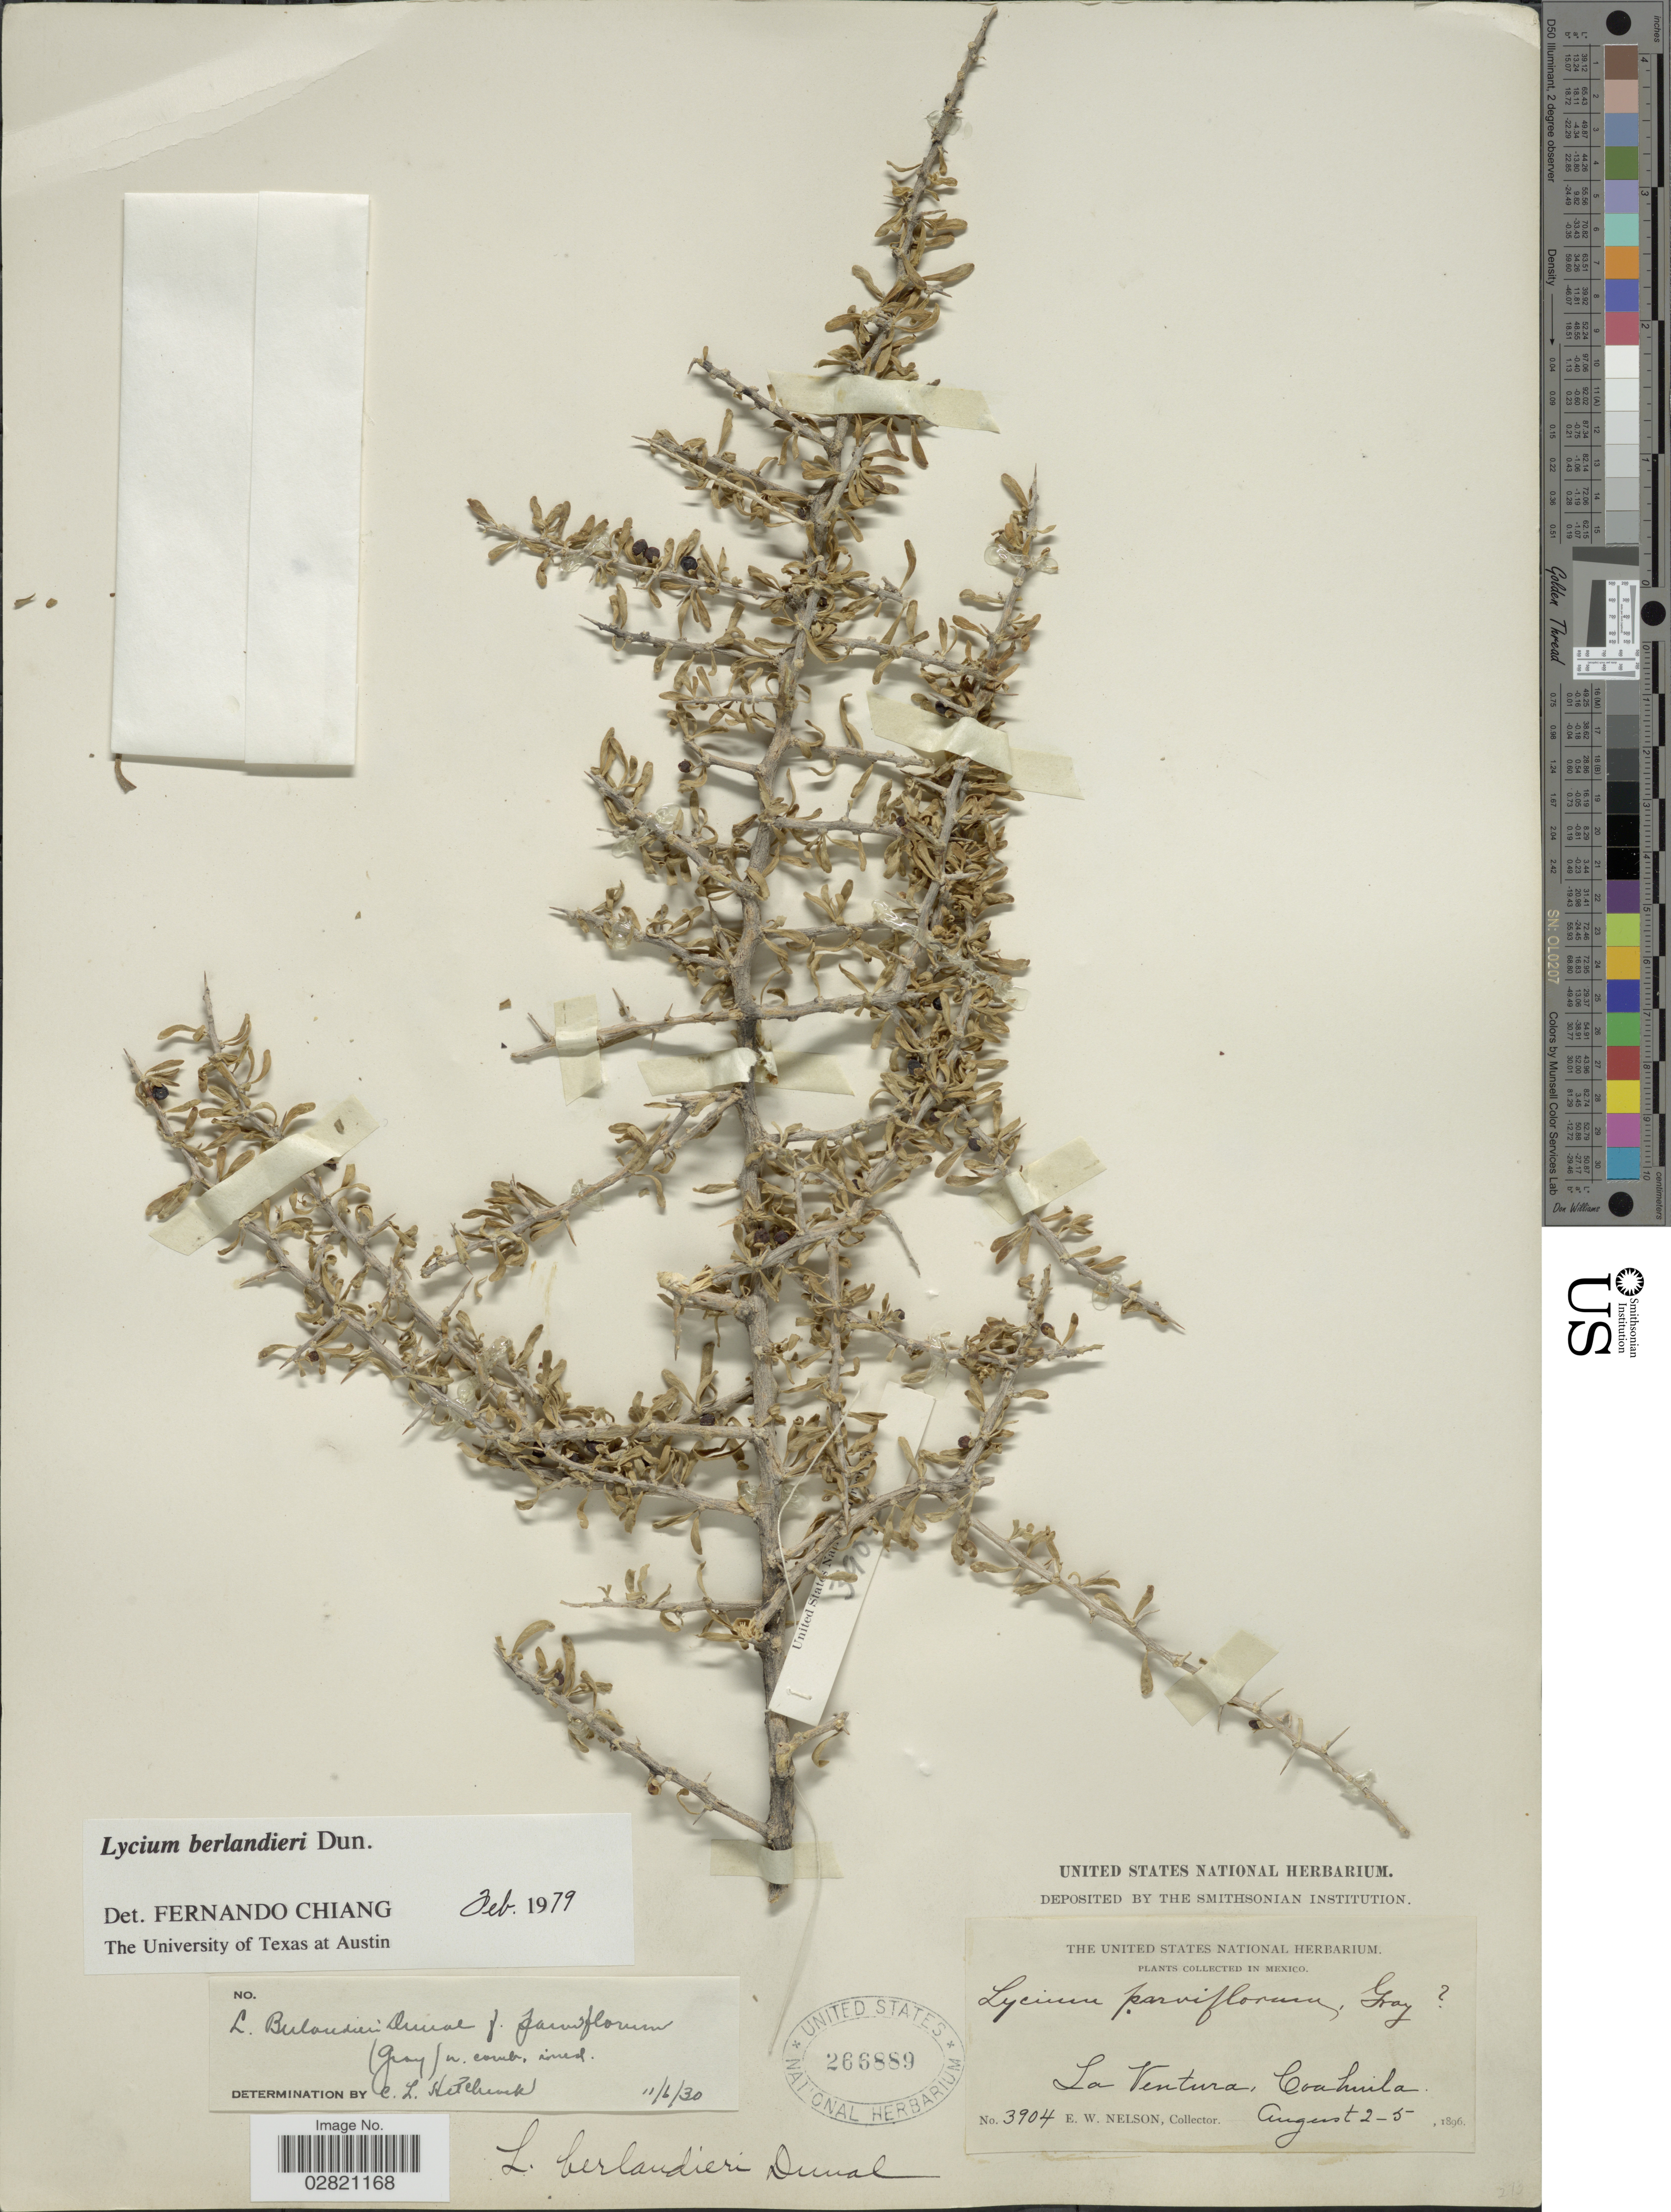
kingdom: Plantae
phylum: Tracheophyta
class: Magnoliopsida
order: Solanales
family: Solanaceae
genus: Lycium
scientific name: Lycium berlandieri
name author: Dunal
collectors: E. W. Nelson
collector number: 3904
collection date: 1896-08-02/1896-08-05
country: Mexico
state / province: Coahuila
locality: La Ventura, Coahuila.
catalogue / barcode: US 266889